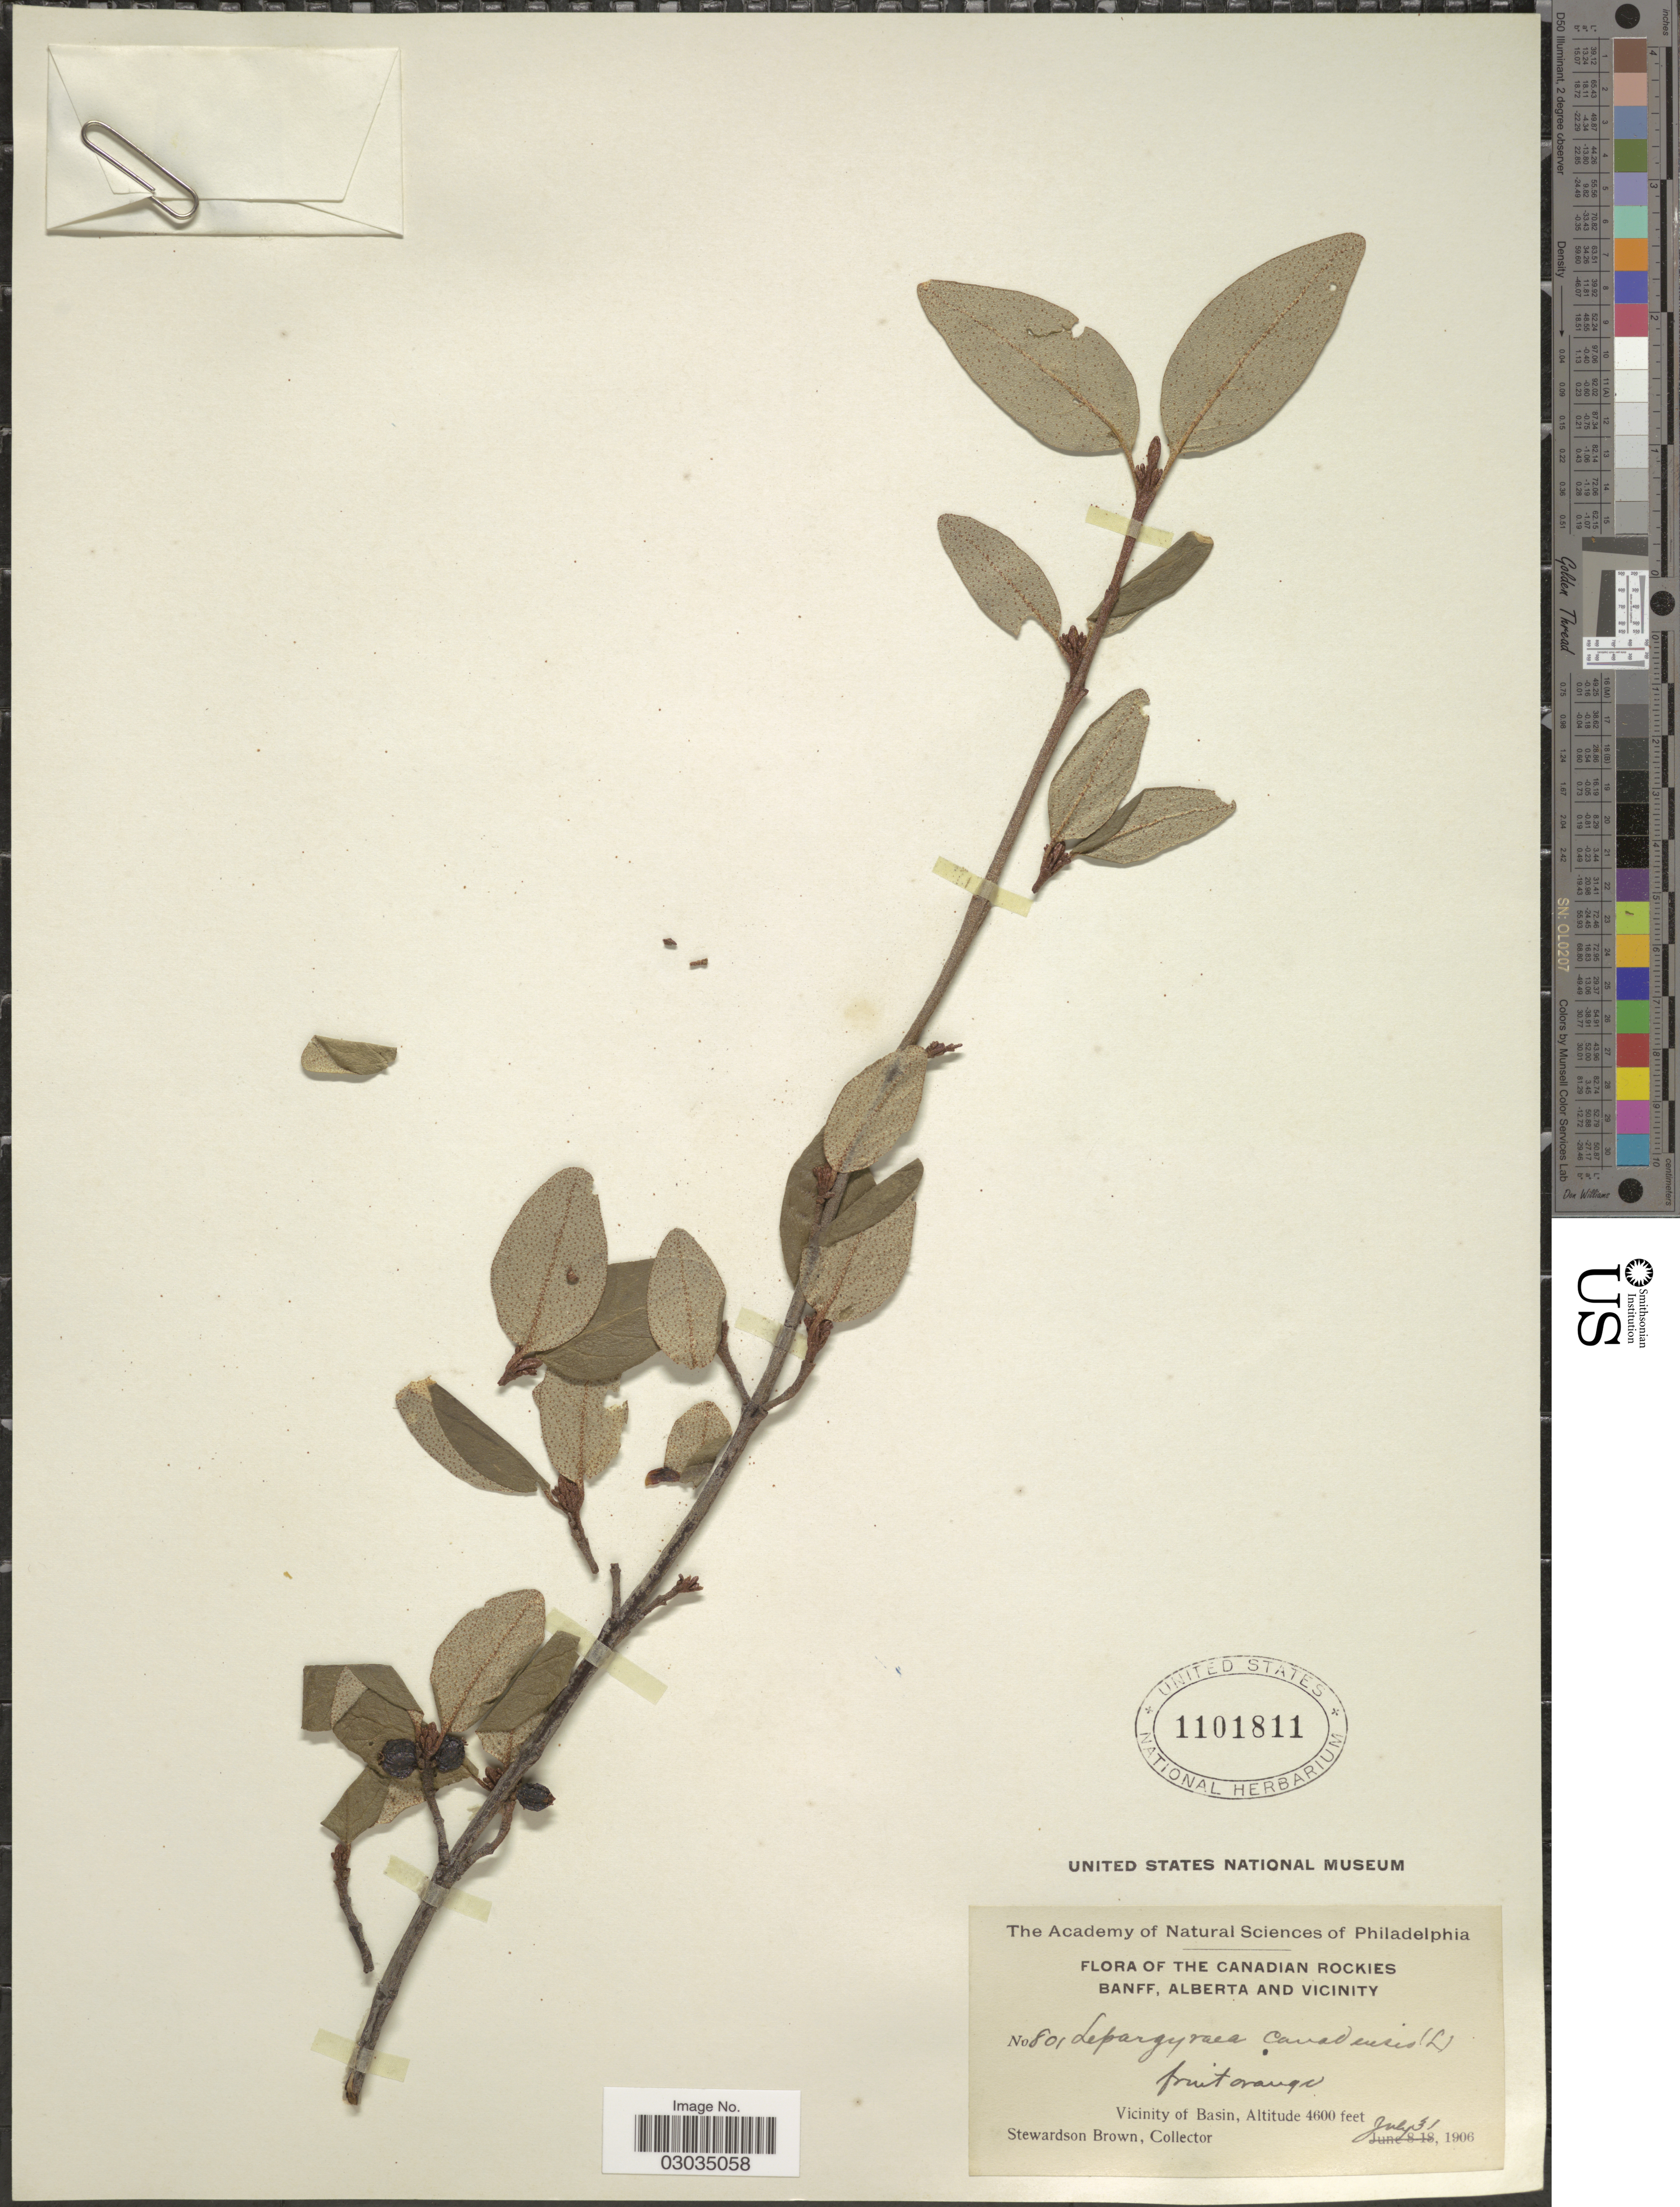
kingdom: Plantae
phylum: Tracheophyta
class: Magnoliopsida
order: Rosales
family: Elaeagnaceae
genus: Shepherdia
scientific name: Shepherdia canadensis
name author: (L.) Nutt.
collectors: S. Brown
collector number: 801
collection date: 1906-07-31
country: Canada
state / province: Alberta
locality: The Canadian Rockies, Banff, Alberta and Vicinity, Vicinity of Basin.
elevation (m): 1402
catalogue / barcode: US 1101811